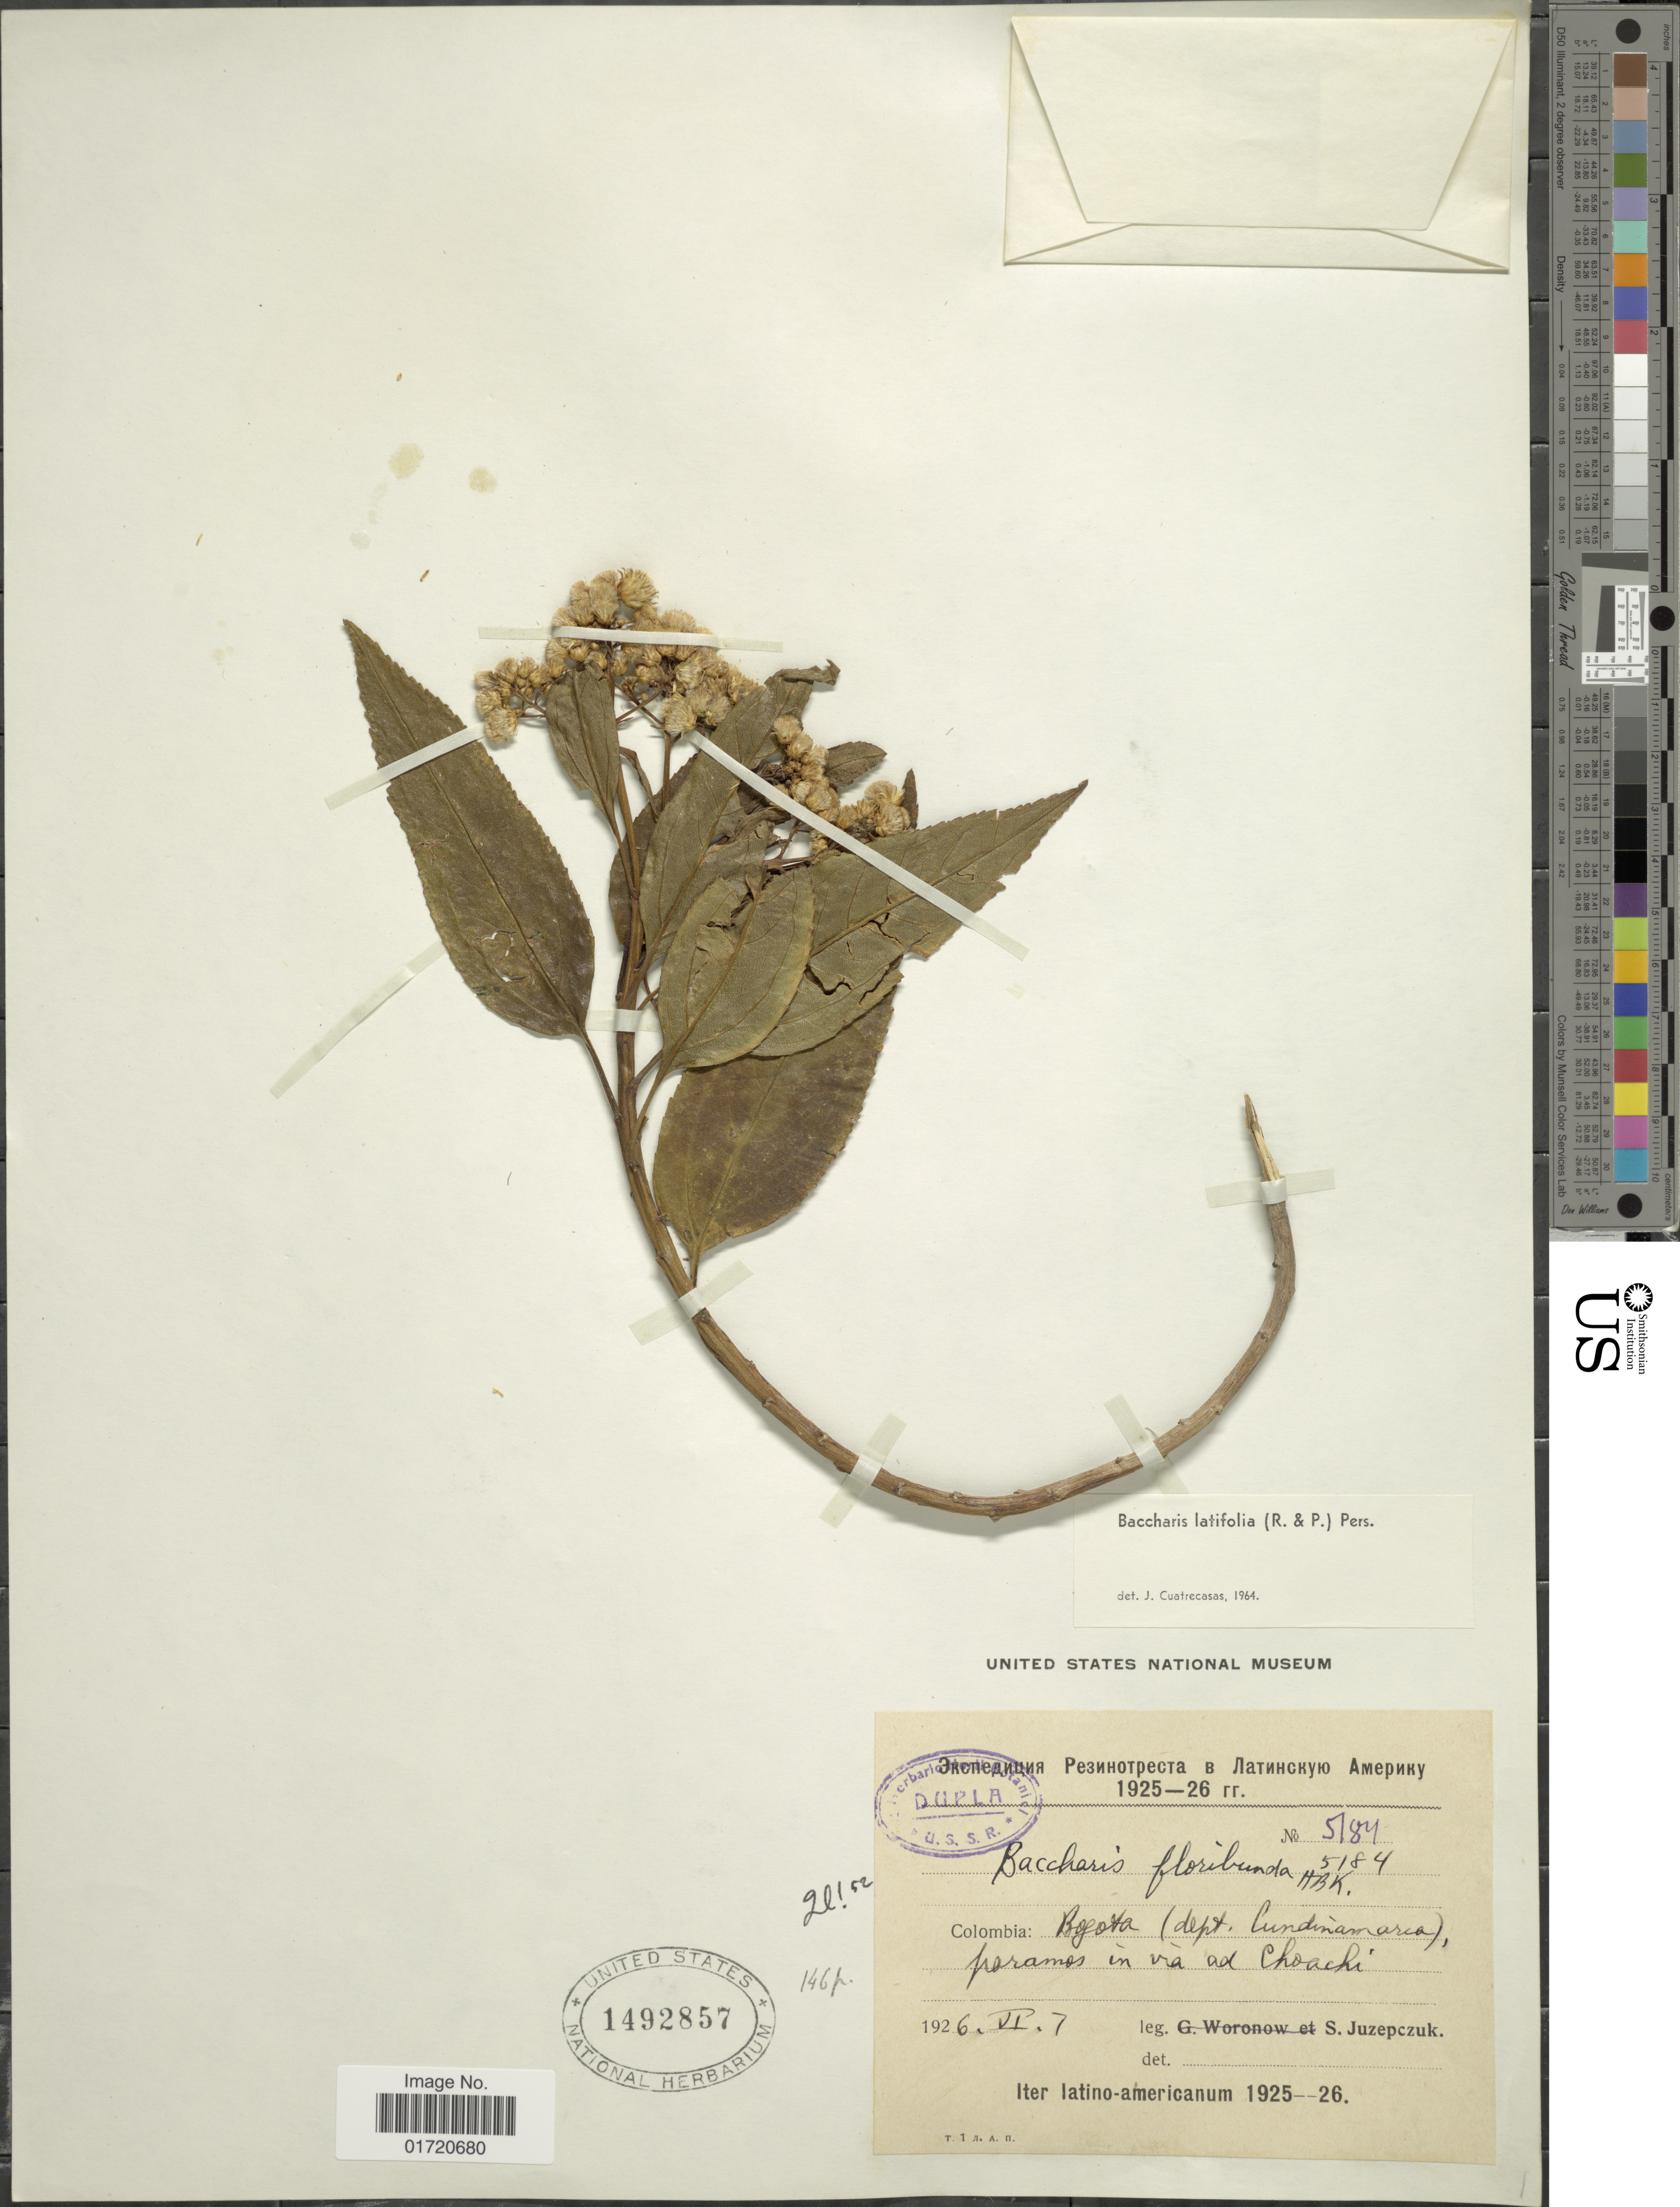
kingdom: Plantae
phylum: Tracheophyta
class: Magnoliopsida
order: Asterales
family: Asteraceae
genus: Baccharis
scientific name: Baccharis latifolia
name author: (Ruiz & Pav.) Pers.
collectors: S. V. Juzepczuk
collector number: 5184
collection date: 1926-06-07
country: Colombia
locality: Bogota (dept. Cundinamarca) paramos in via ad Choachi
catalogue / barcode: US 1492857